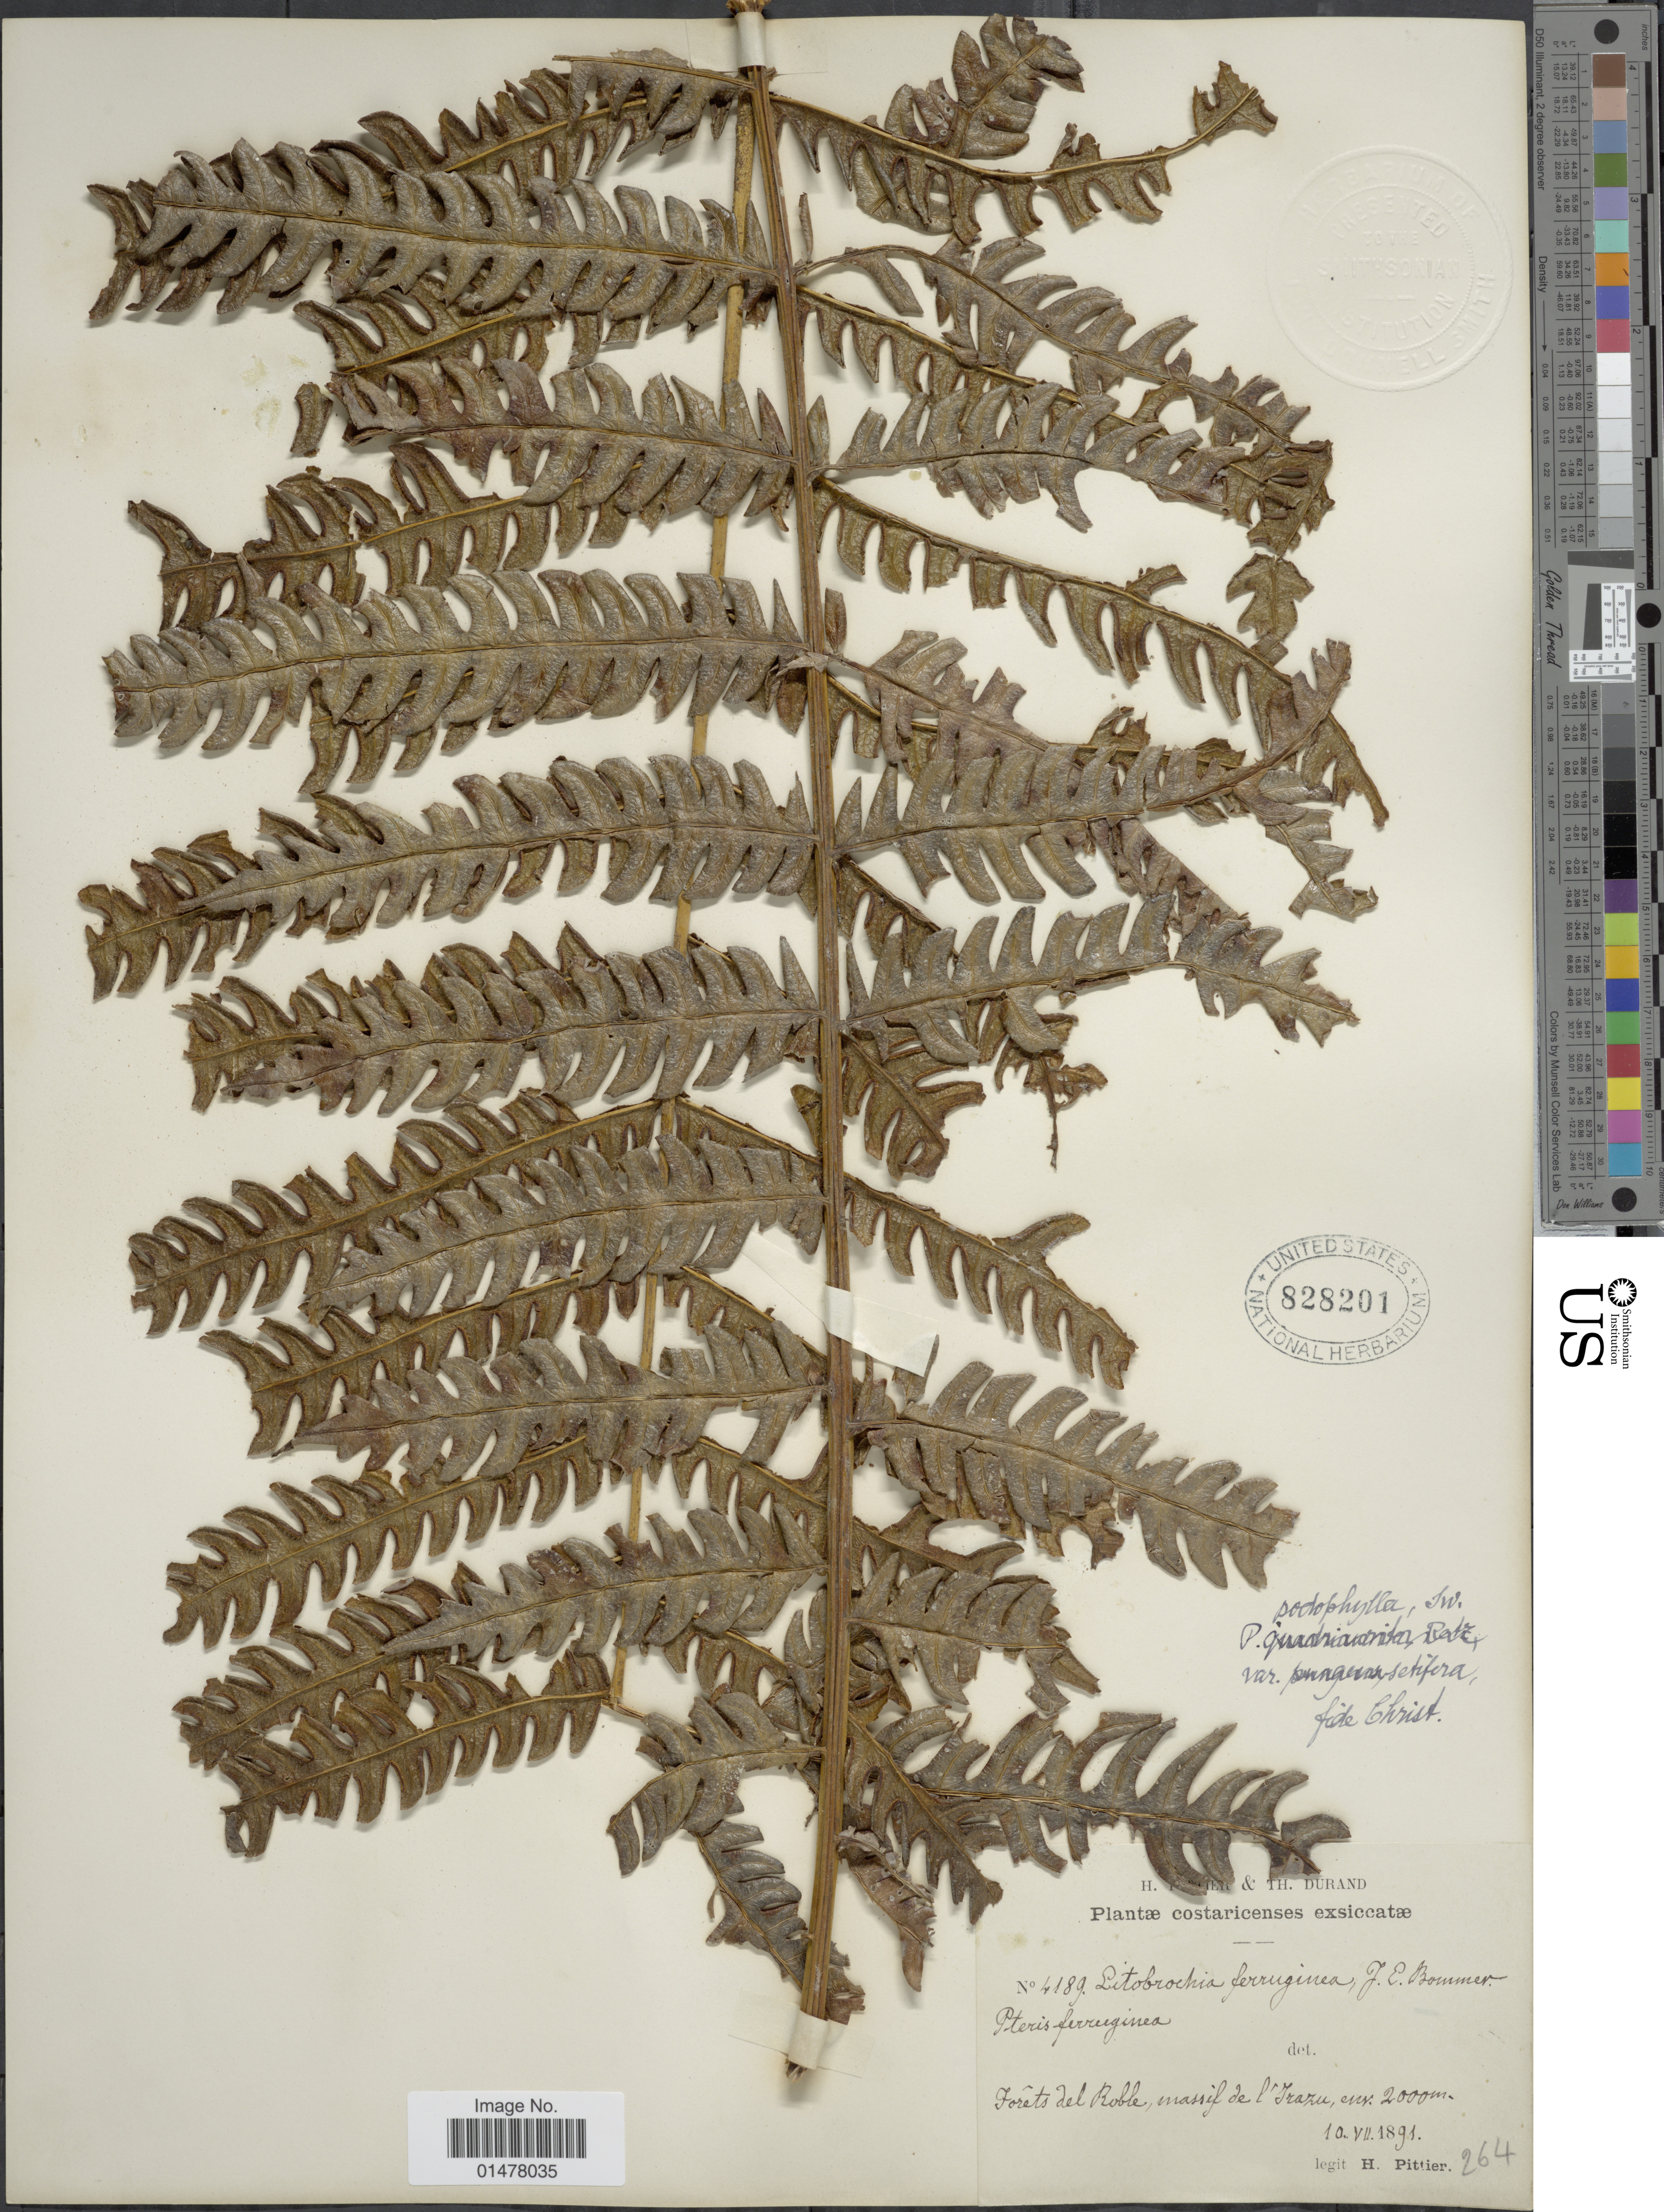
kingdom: Plantae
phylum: Tracheophyta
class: Polypodiopsida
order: Polypodiales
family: Pteridaceae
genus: Pteris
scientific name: Pteris podophylla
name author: Sw.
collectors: H. F. Pittier & T. Durand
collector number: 4189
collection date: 1891-07-10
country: Costa Rica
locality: Plantae Costaricenses, Forets del Roble, massif de L'Irazu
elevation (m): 2000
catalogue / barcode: US 828201